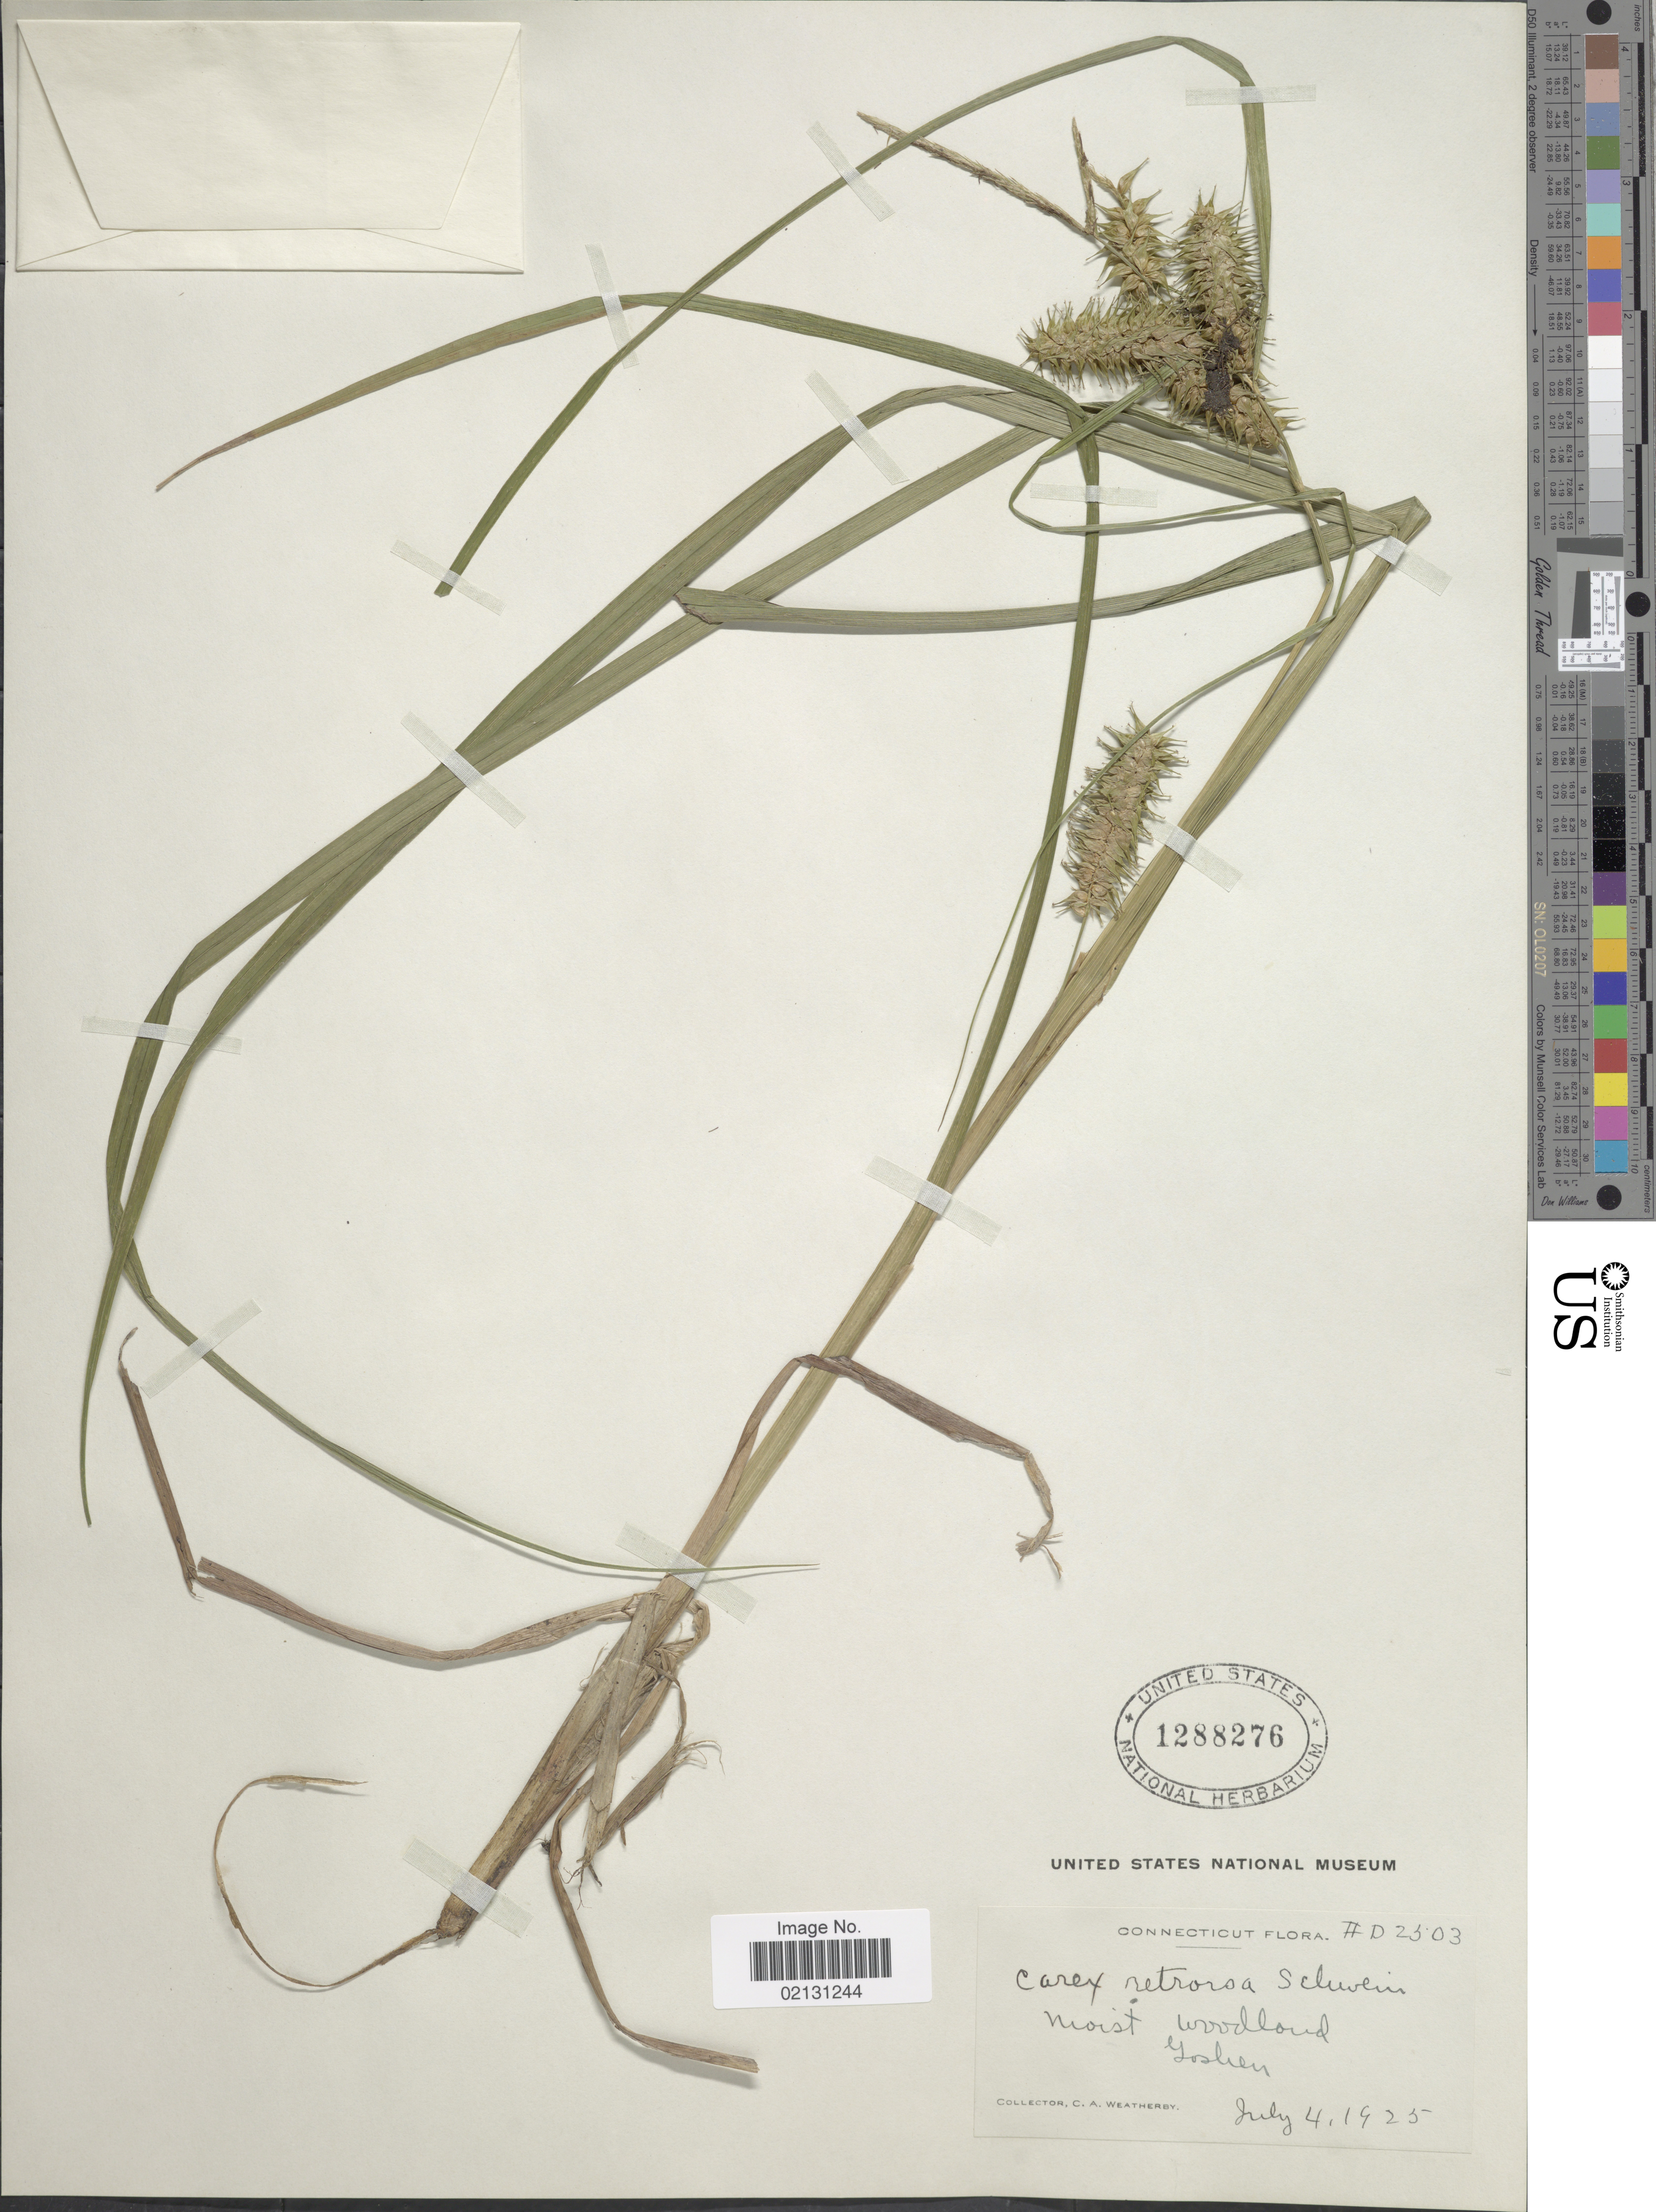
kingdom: Plantae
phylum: Tracheophyta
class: Liliopsida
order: Poales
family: Cyperaceae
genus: Carex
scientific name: Carex retrorsa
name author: Schwein.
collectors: C. A. Weatherby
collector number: D 2503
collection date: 1925-07-04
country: United States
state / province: Connecticut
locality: Moist woodland, Yoshen.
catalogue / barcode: US 1288276